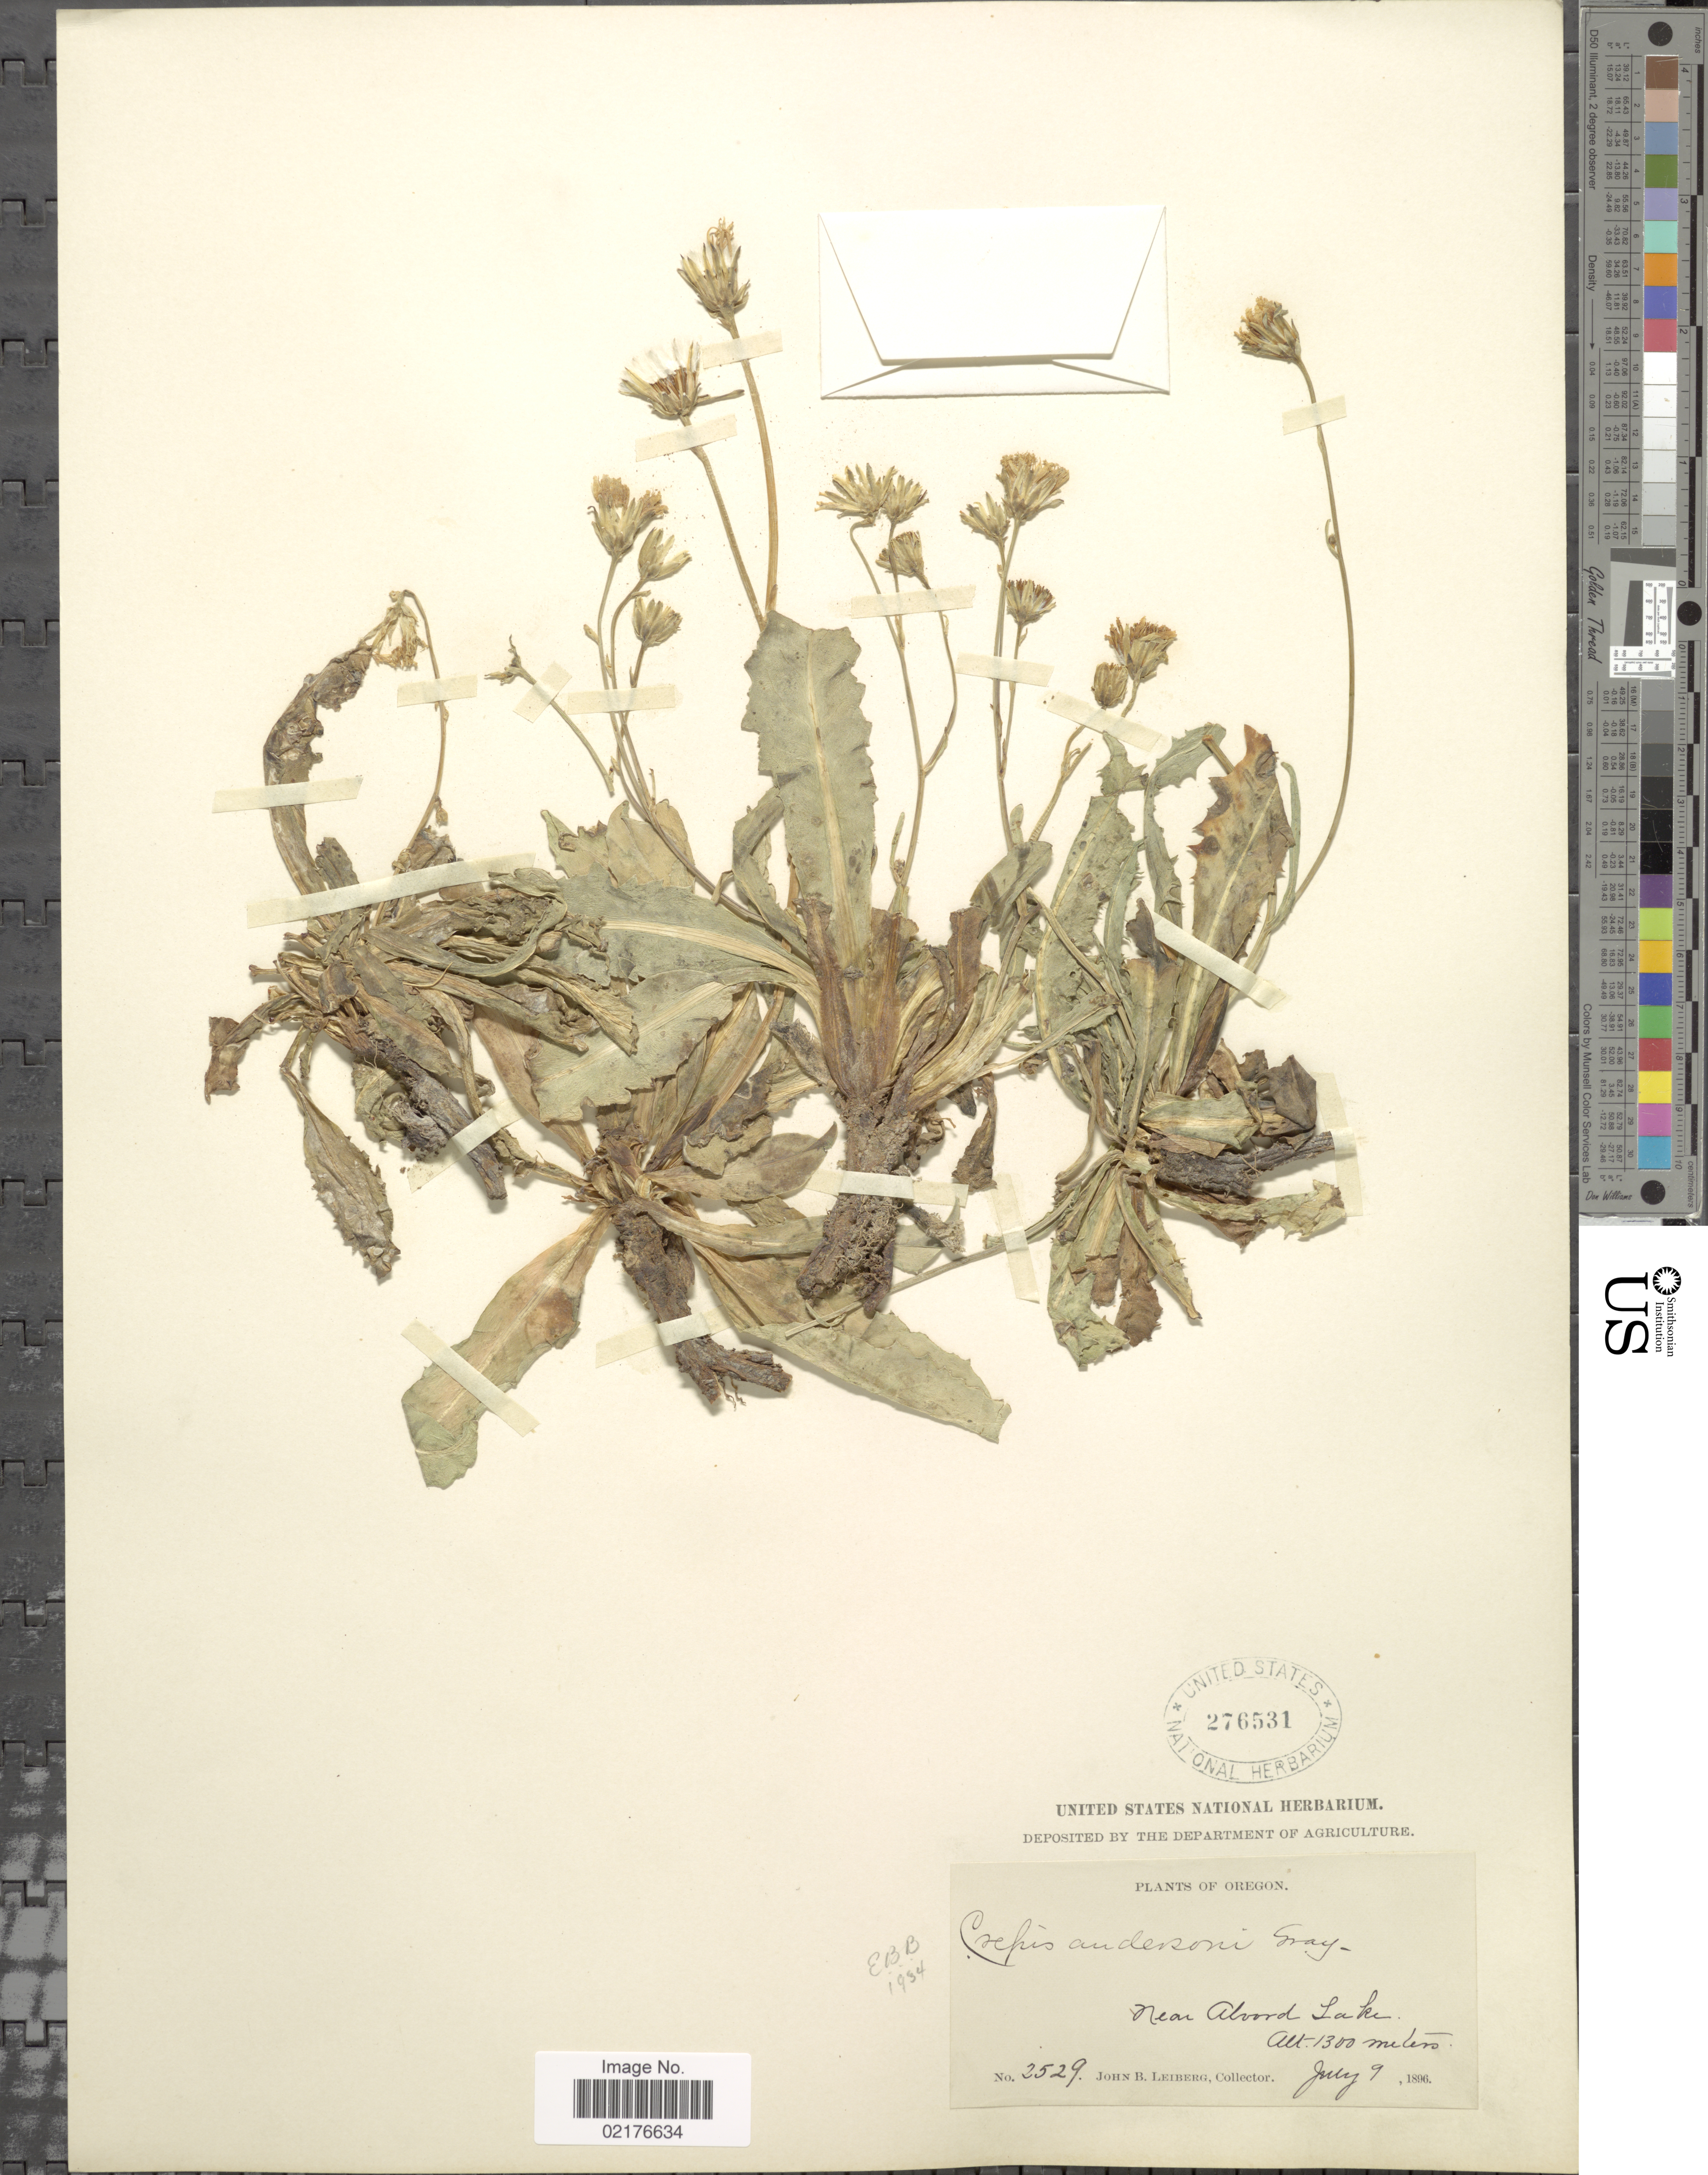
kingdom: Plantae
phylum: Tracheophyta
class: Magnoliopsida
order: Asterales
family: Asteraceae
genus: Crepis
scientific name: Crepis runcinata subsp. andersonii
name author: (A. Gray) Babc. & Stebbins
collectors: J. B. Leiberg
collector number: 2529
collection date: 1896-07-09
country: United States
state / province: Oregon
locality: Near Alvord Lake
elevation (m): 1300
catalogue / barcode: US 276531